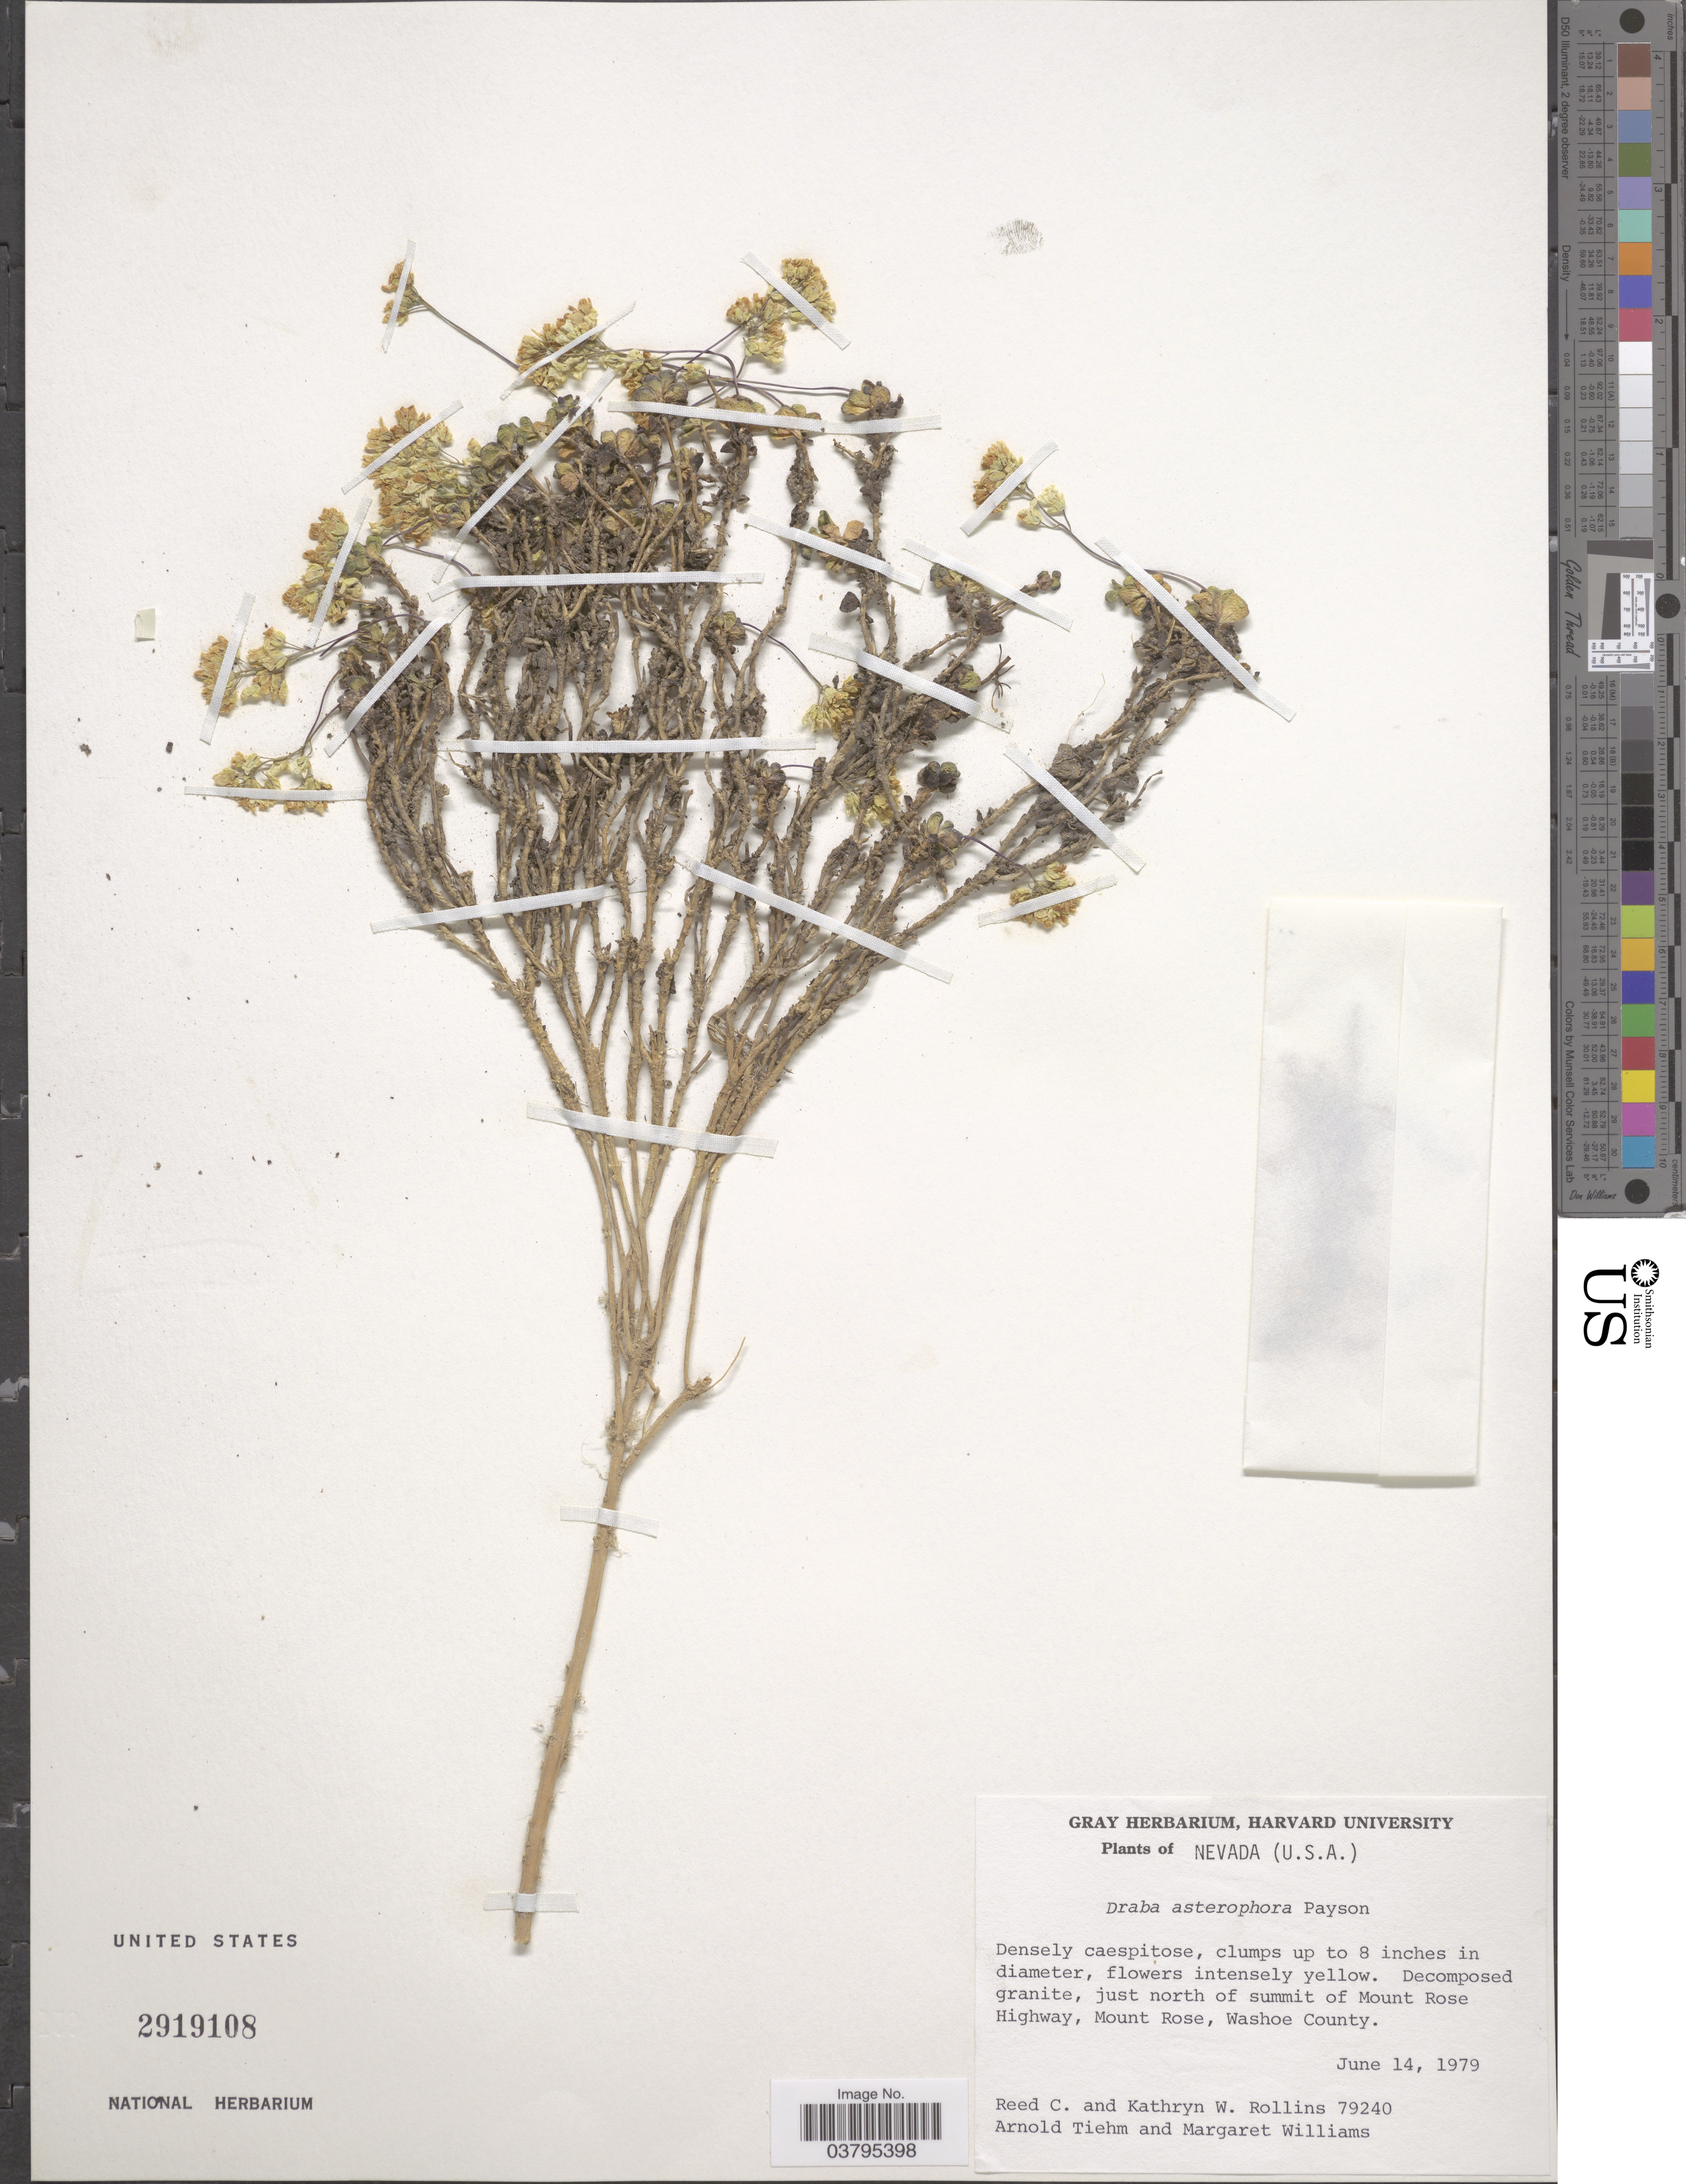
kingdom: Plantae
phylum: Tracheophyta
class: Magnoliopsida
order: Brassicales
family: Brassicaceae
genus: Draba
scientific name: Draba asterophora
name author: Payson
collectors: R. C. Rollins, K. W. Rollins, A. Tiehm & M. J. Williams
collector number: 79240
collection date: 1979-06-14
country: United States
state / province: Nevada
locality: Just north of summit of Mount Rose Highway, Mount Rose, Washoe County.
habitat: decomposed granite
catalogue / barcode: US 2919108